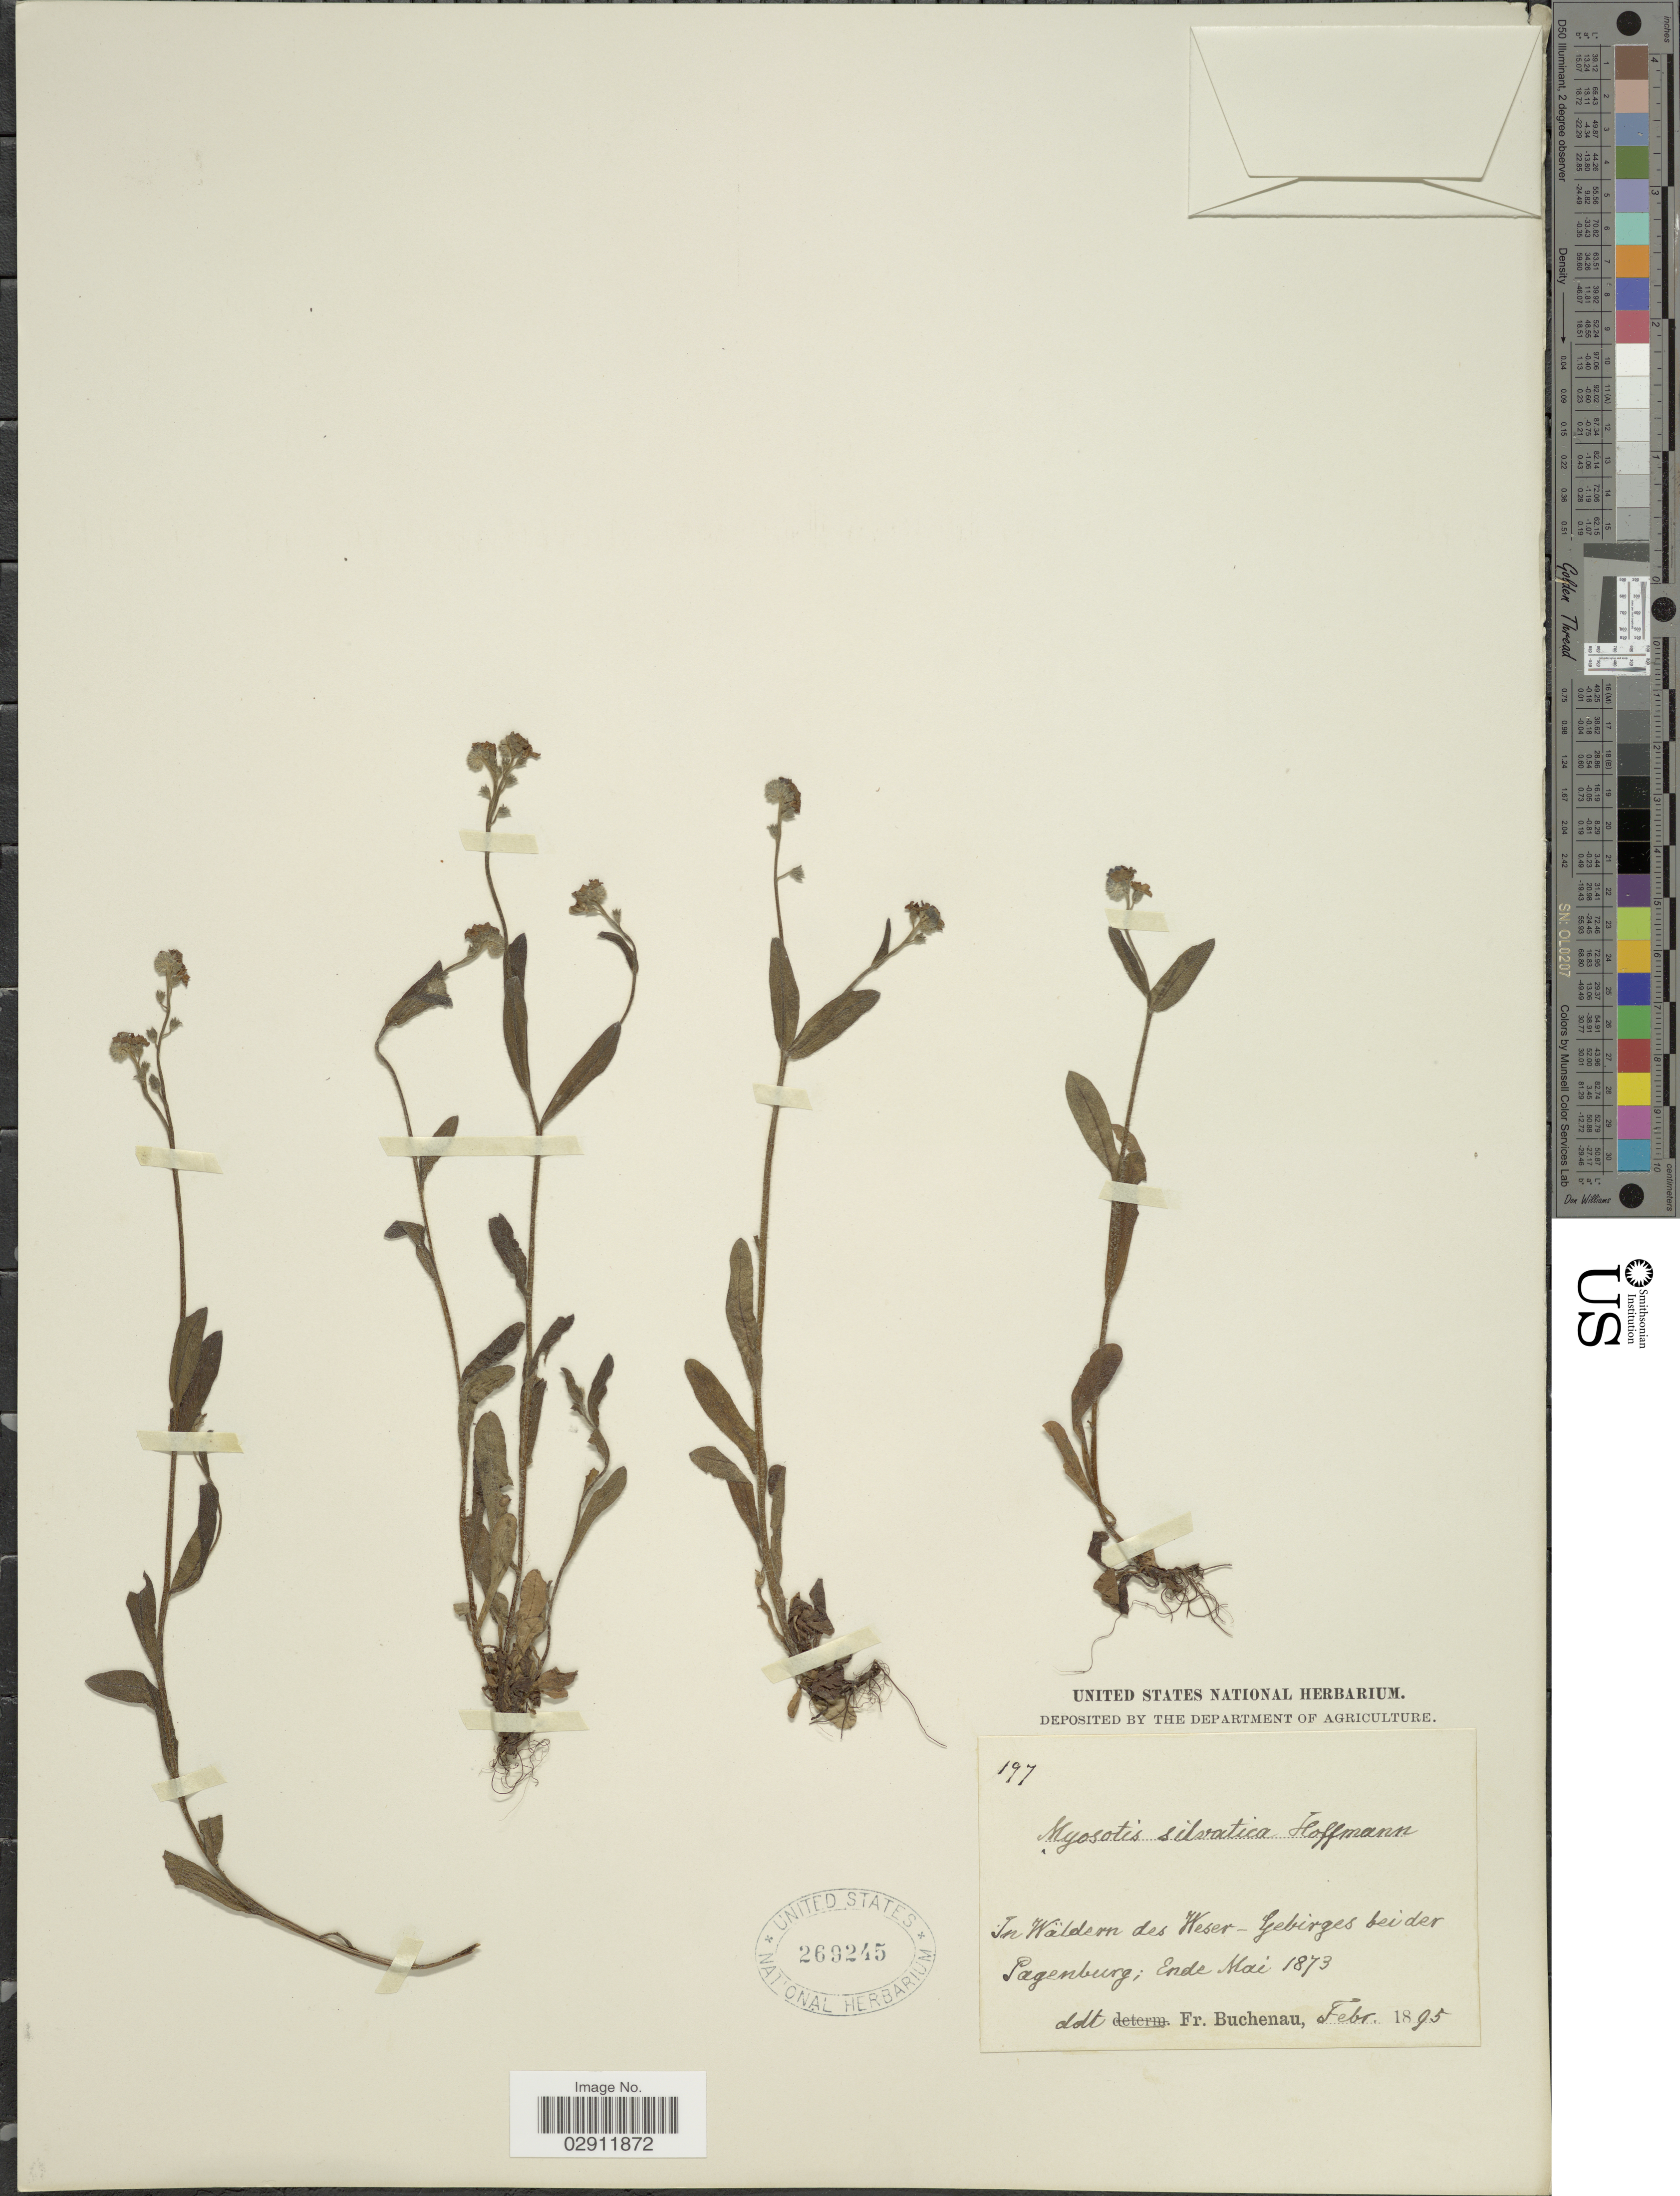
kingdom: Plantae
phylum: Tracheophyta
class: Magnoliopsida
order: Boraginales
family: Boraginaceae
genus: Myosotis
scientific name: Myosotis sylvatica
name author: Ehrh. ex Hoffm.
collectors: F. Buchenau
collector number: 197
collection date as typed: Ende Mai 1873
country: Germany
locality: In Wäldern des Weser-Gebirges bei der Pagenburg.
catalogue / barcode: US 269245